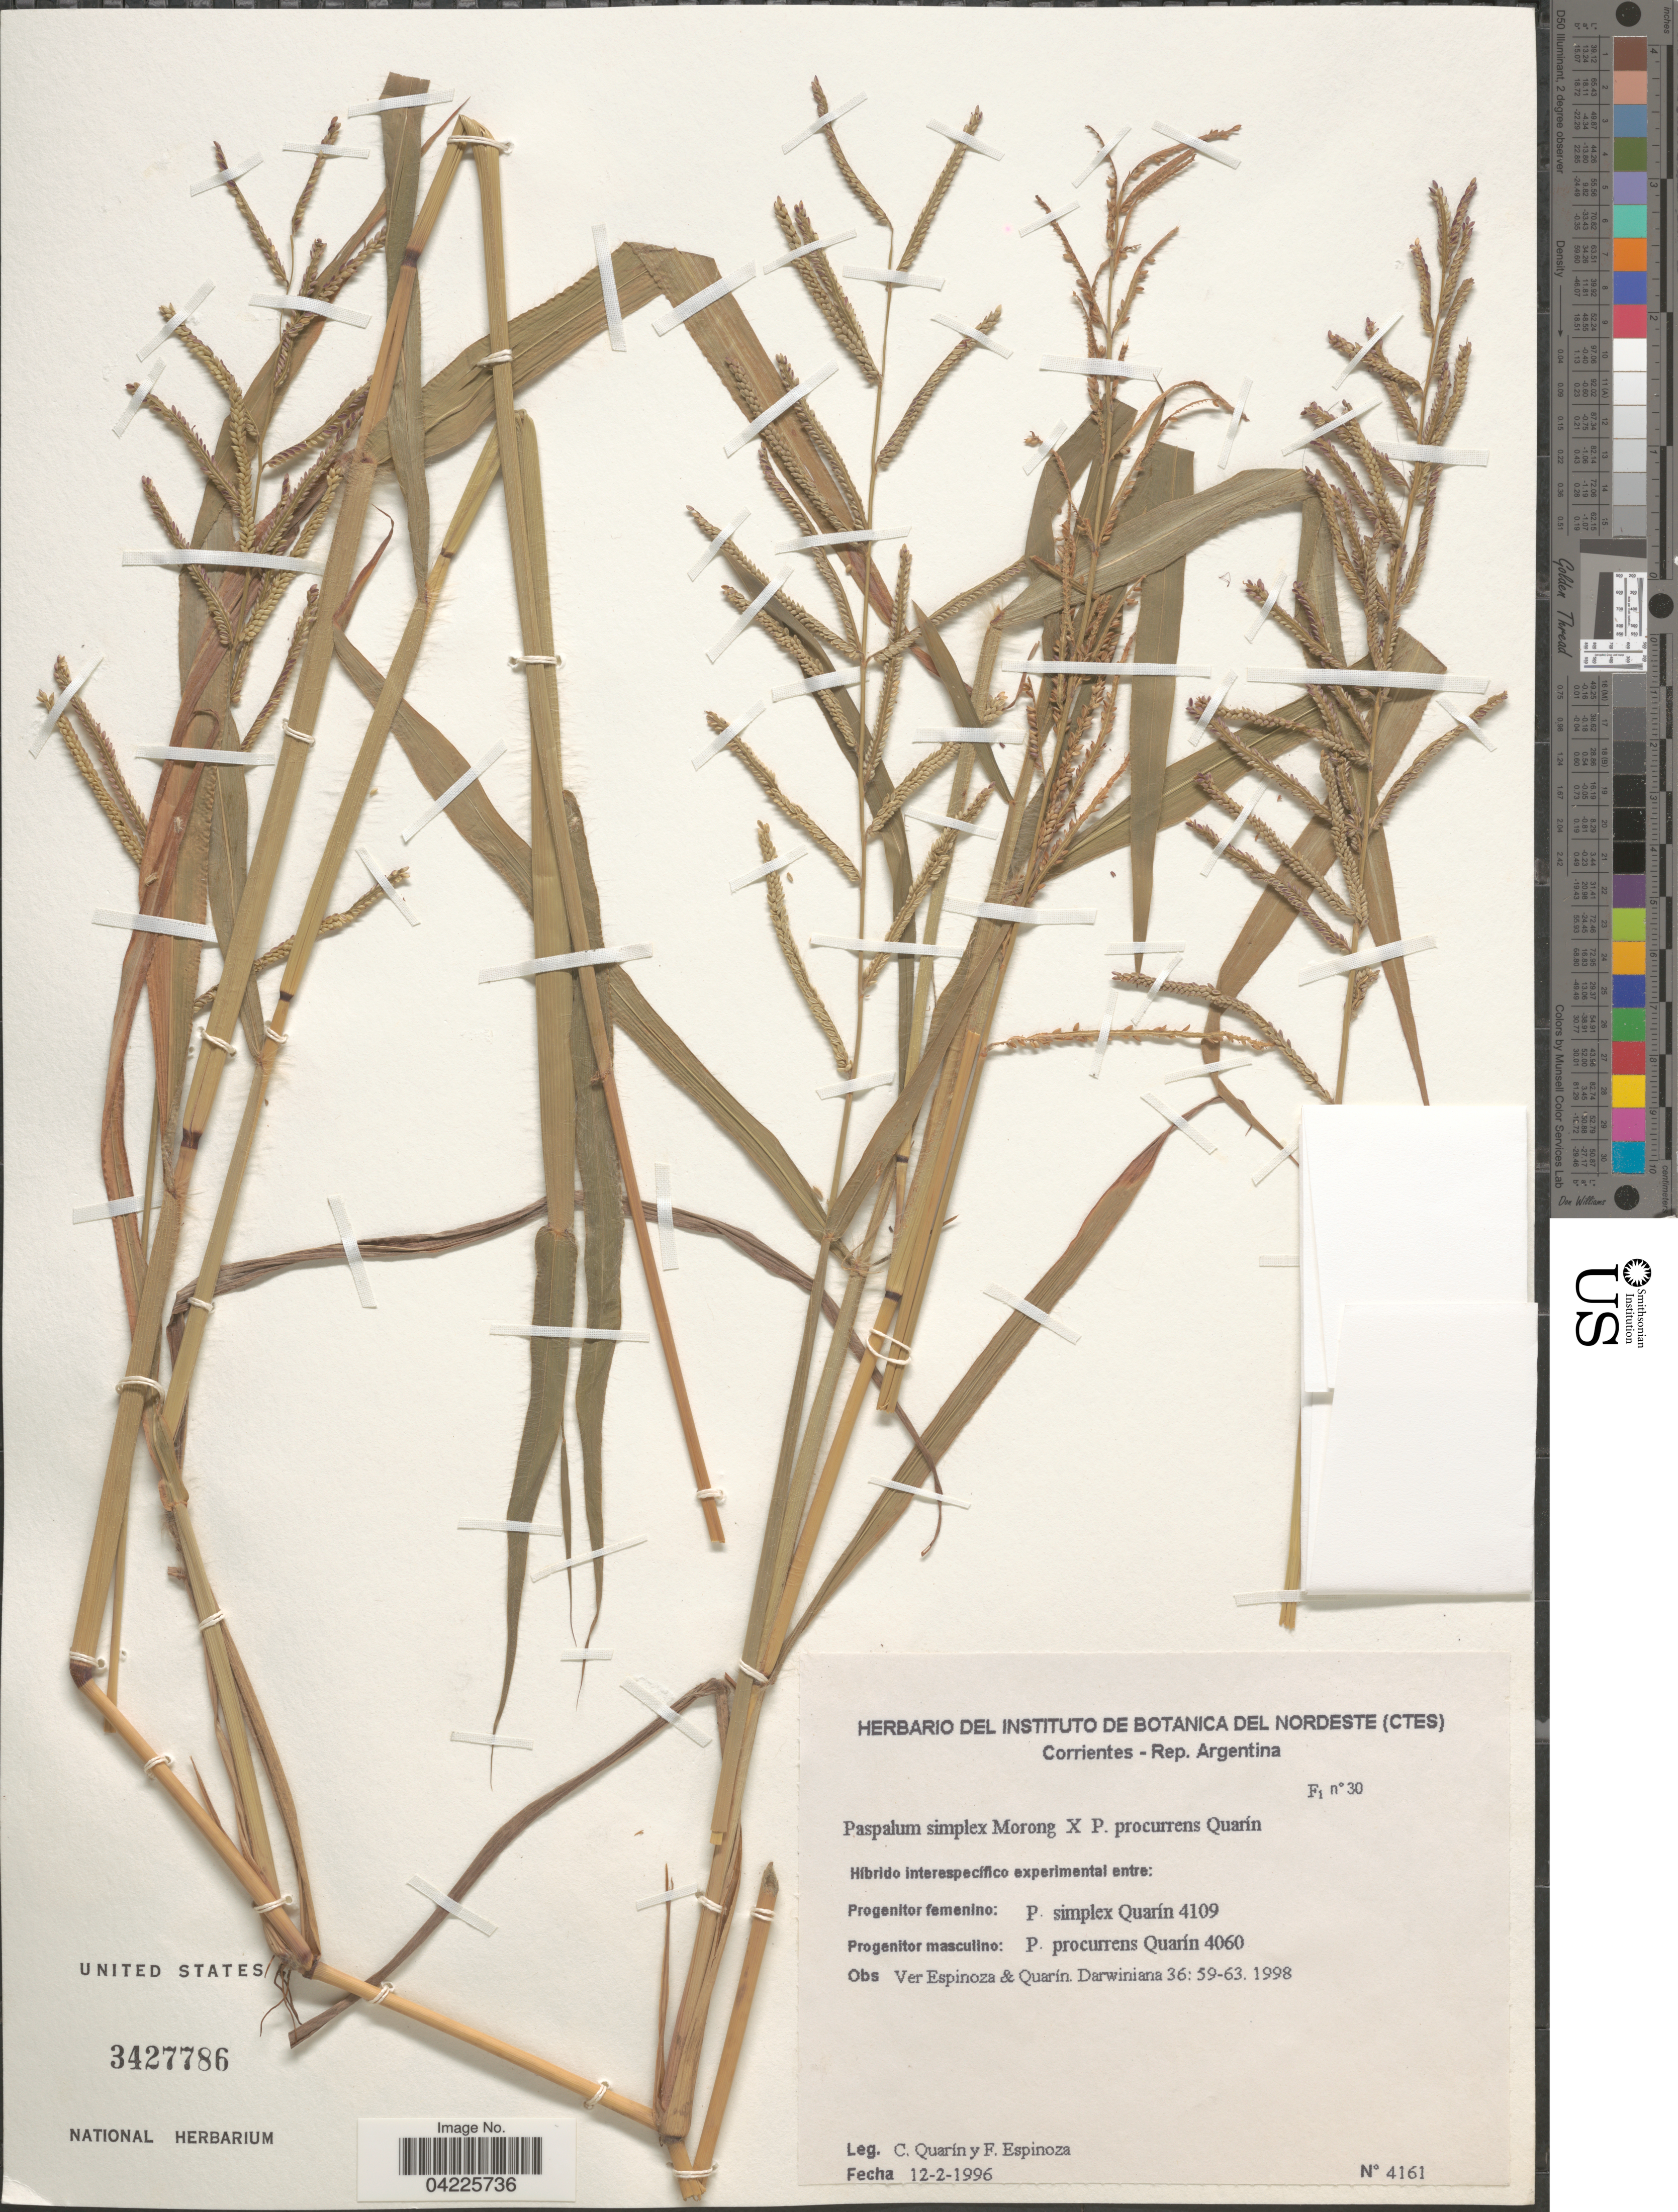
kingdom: Plantae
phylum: Tracheophyta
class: Liliopsida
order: Poales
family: Poaceae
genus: Paspalum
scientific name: Paspalum simplex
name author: Morong in Morong & Britton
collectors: C. Quarín & F. Espinoza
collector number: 4161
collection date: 1996-02-12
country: Argentina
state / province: Corrientes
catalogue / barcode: US 3427786